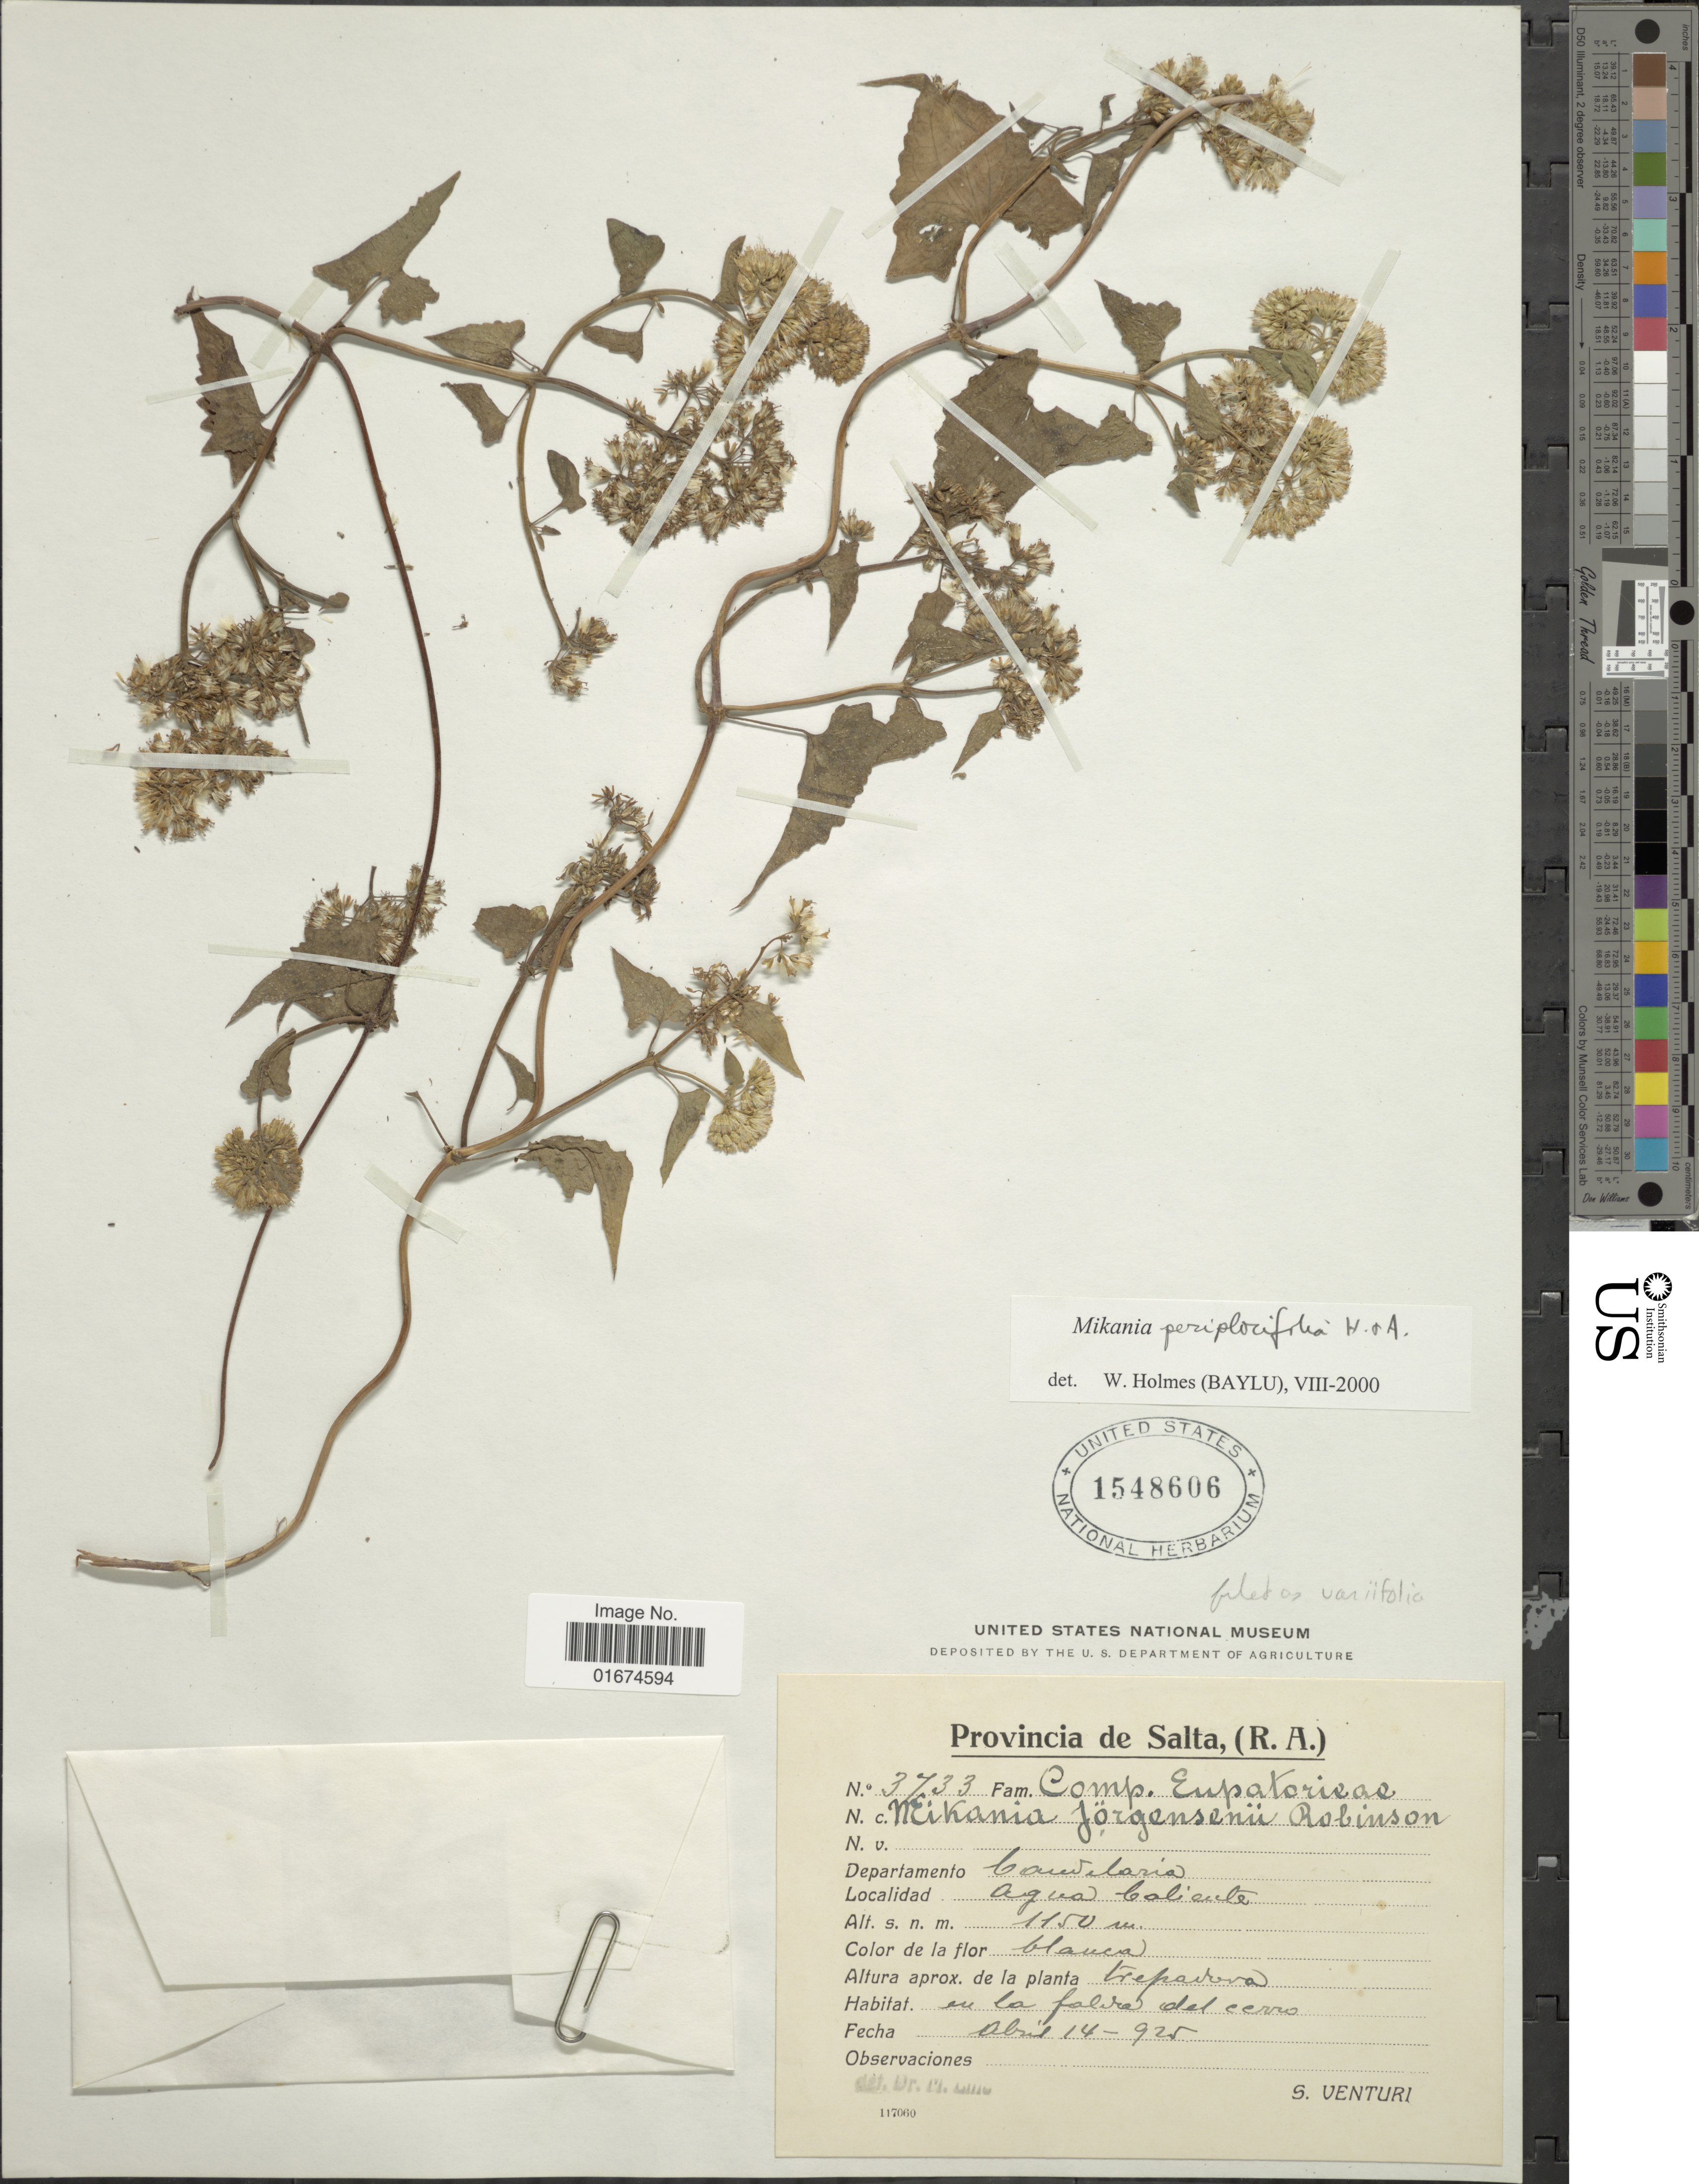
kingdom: Plantae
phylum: Tracheophyta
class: Magnoliopsida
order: Asterales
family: Asteraceae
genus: Mikania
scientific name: Mikania periplocifolia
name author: Hook. & Arn.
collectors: S. Venturi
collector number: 3733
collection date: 1925-04-14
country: Argentina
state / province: Salta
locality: (R.A.), Departamento Candelaria, Agua Caliente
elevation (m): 1150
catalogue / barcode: US 1548606